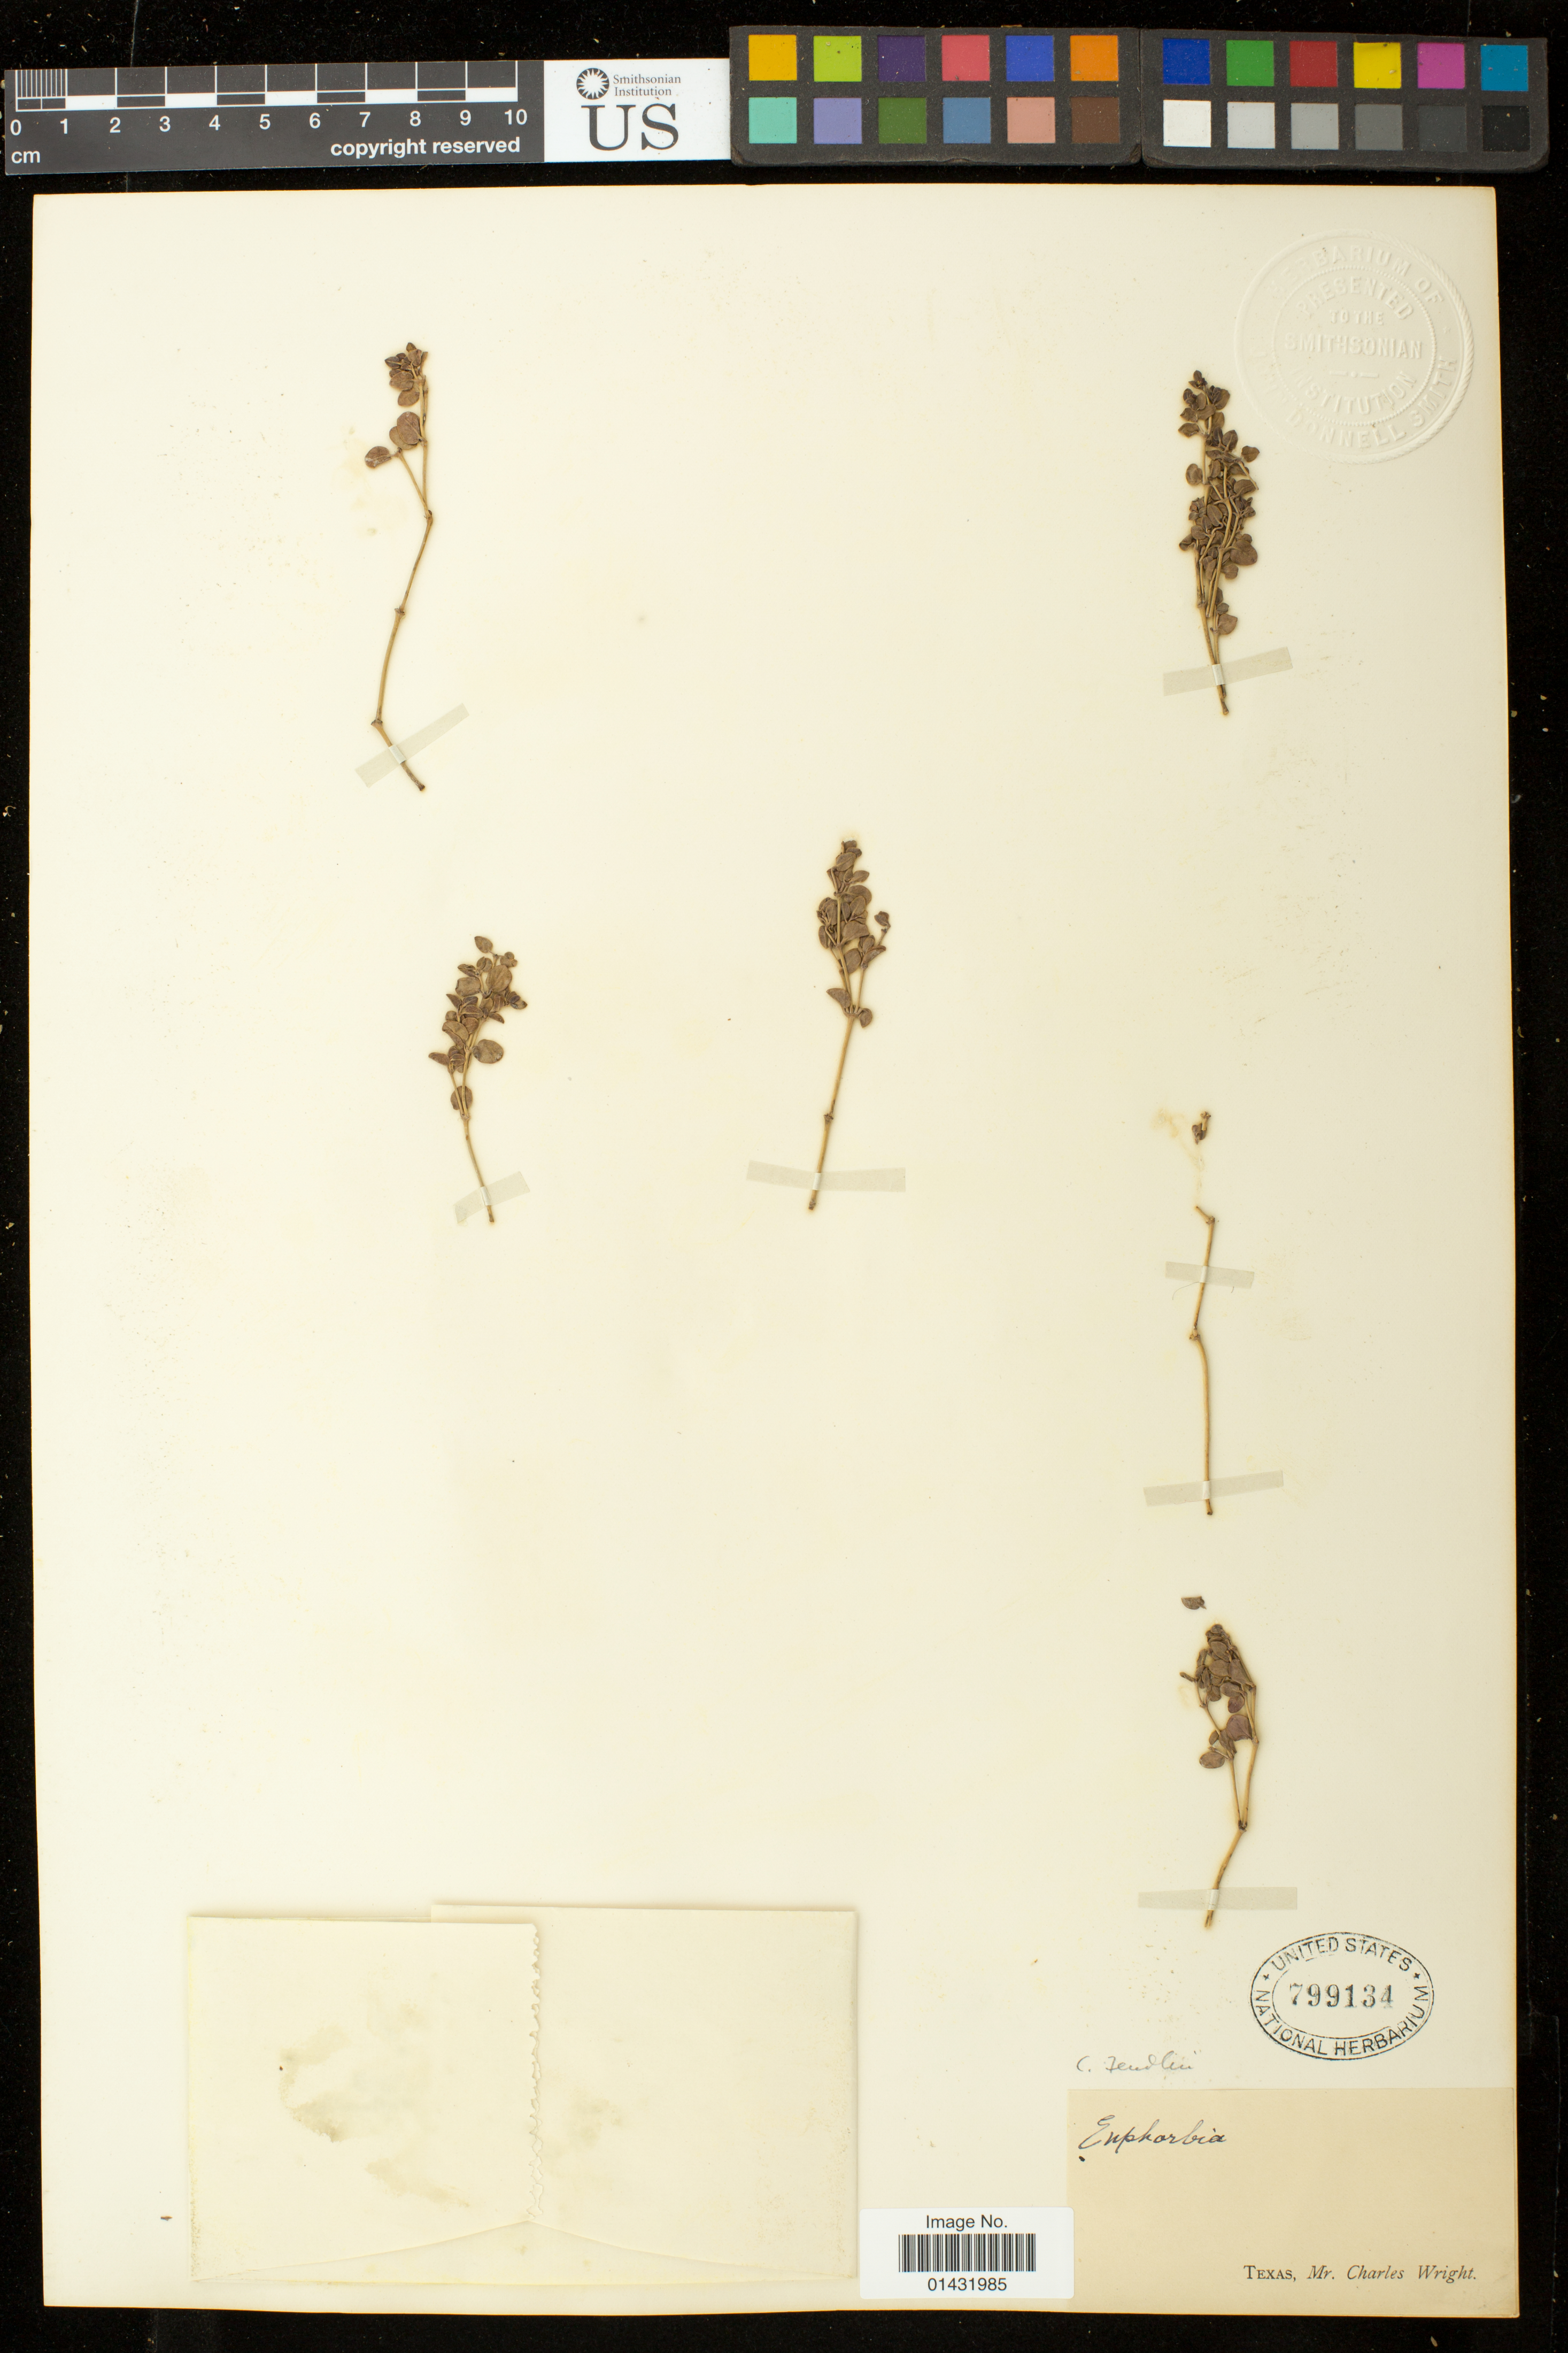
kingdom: Plantae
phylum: Tracheophyta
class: Magnoliopsida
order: Malpighiales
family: Euphorbiaceae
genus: Euphorbia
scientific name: Euphorbia fendleri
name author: Torr. & A. Gray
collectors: C. Wright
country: United States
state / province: Texas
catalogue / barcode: US 799134